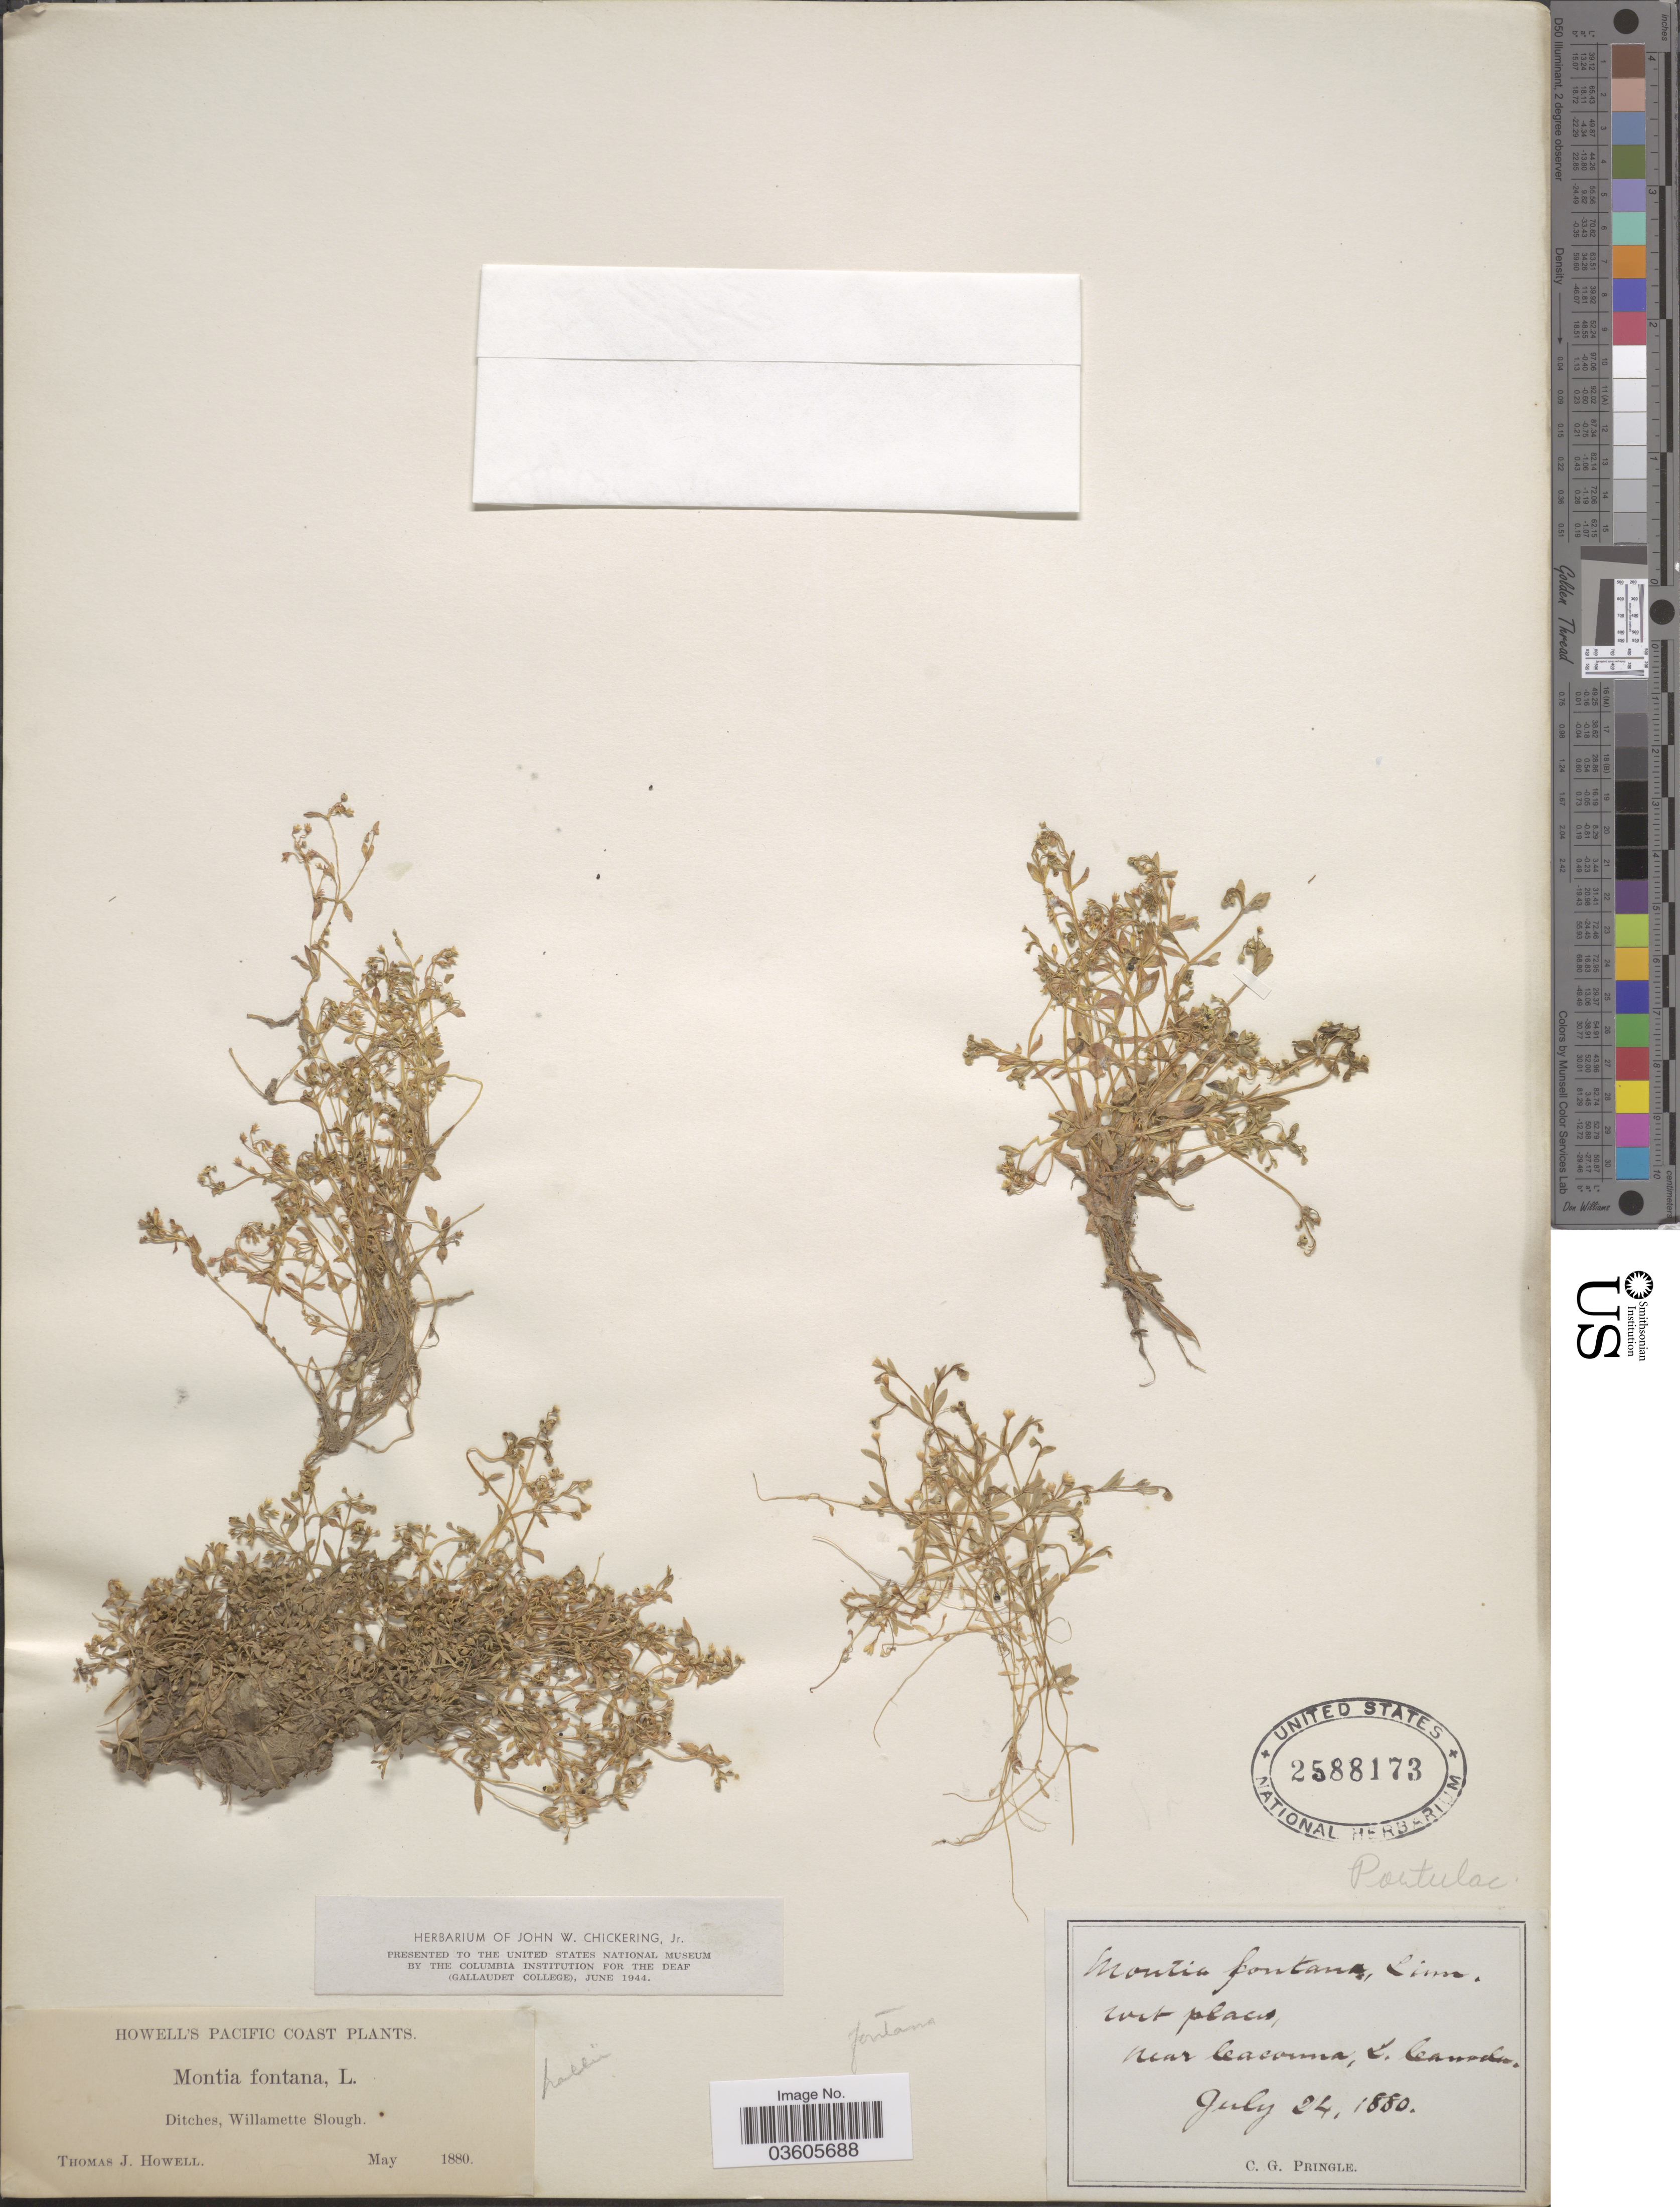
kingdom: Plantae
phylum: Tracheophyta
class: Magnoliopsida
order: Caryophyllales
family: Montiaceae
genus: Montia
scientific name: Montia fontana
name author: L.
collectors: C. G. Pringle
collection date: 1880-07-24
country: Canada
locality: Near Cacouna, L. Canada.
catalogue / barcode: US 2588173-2